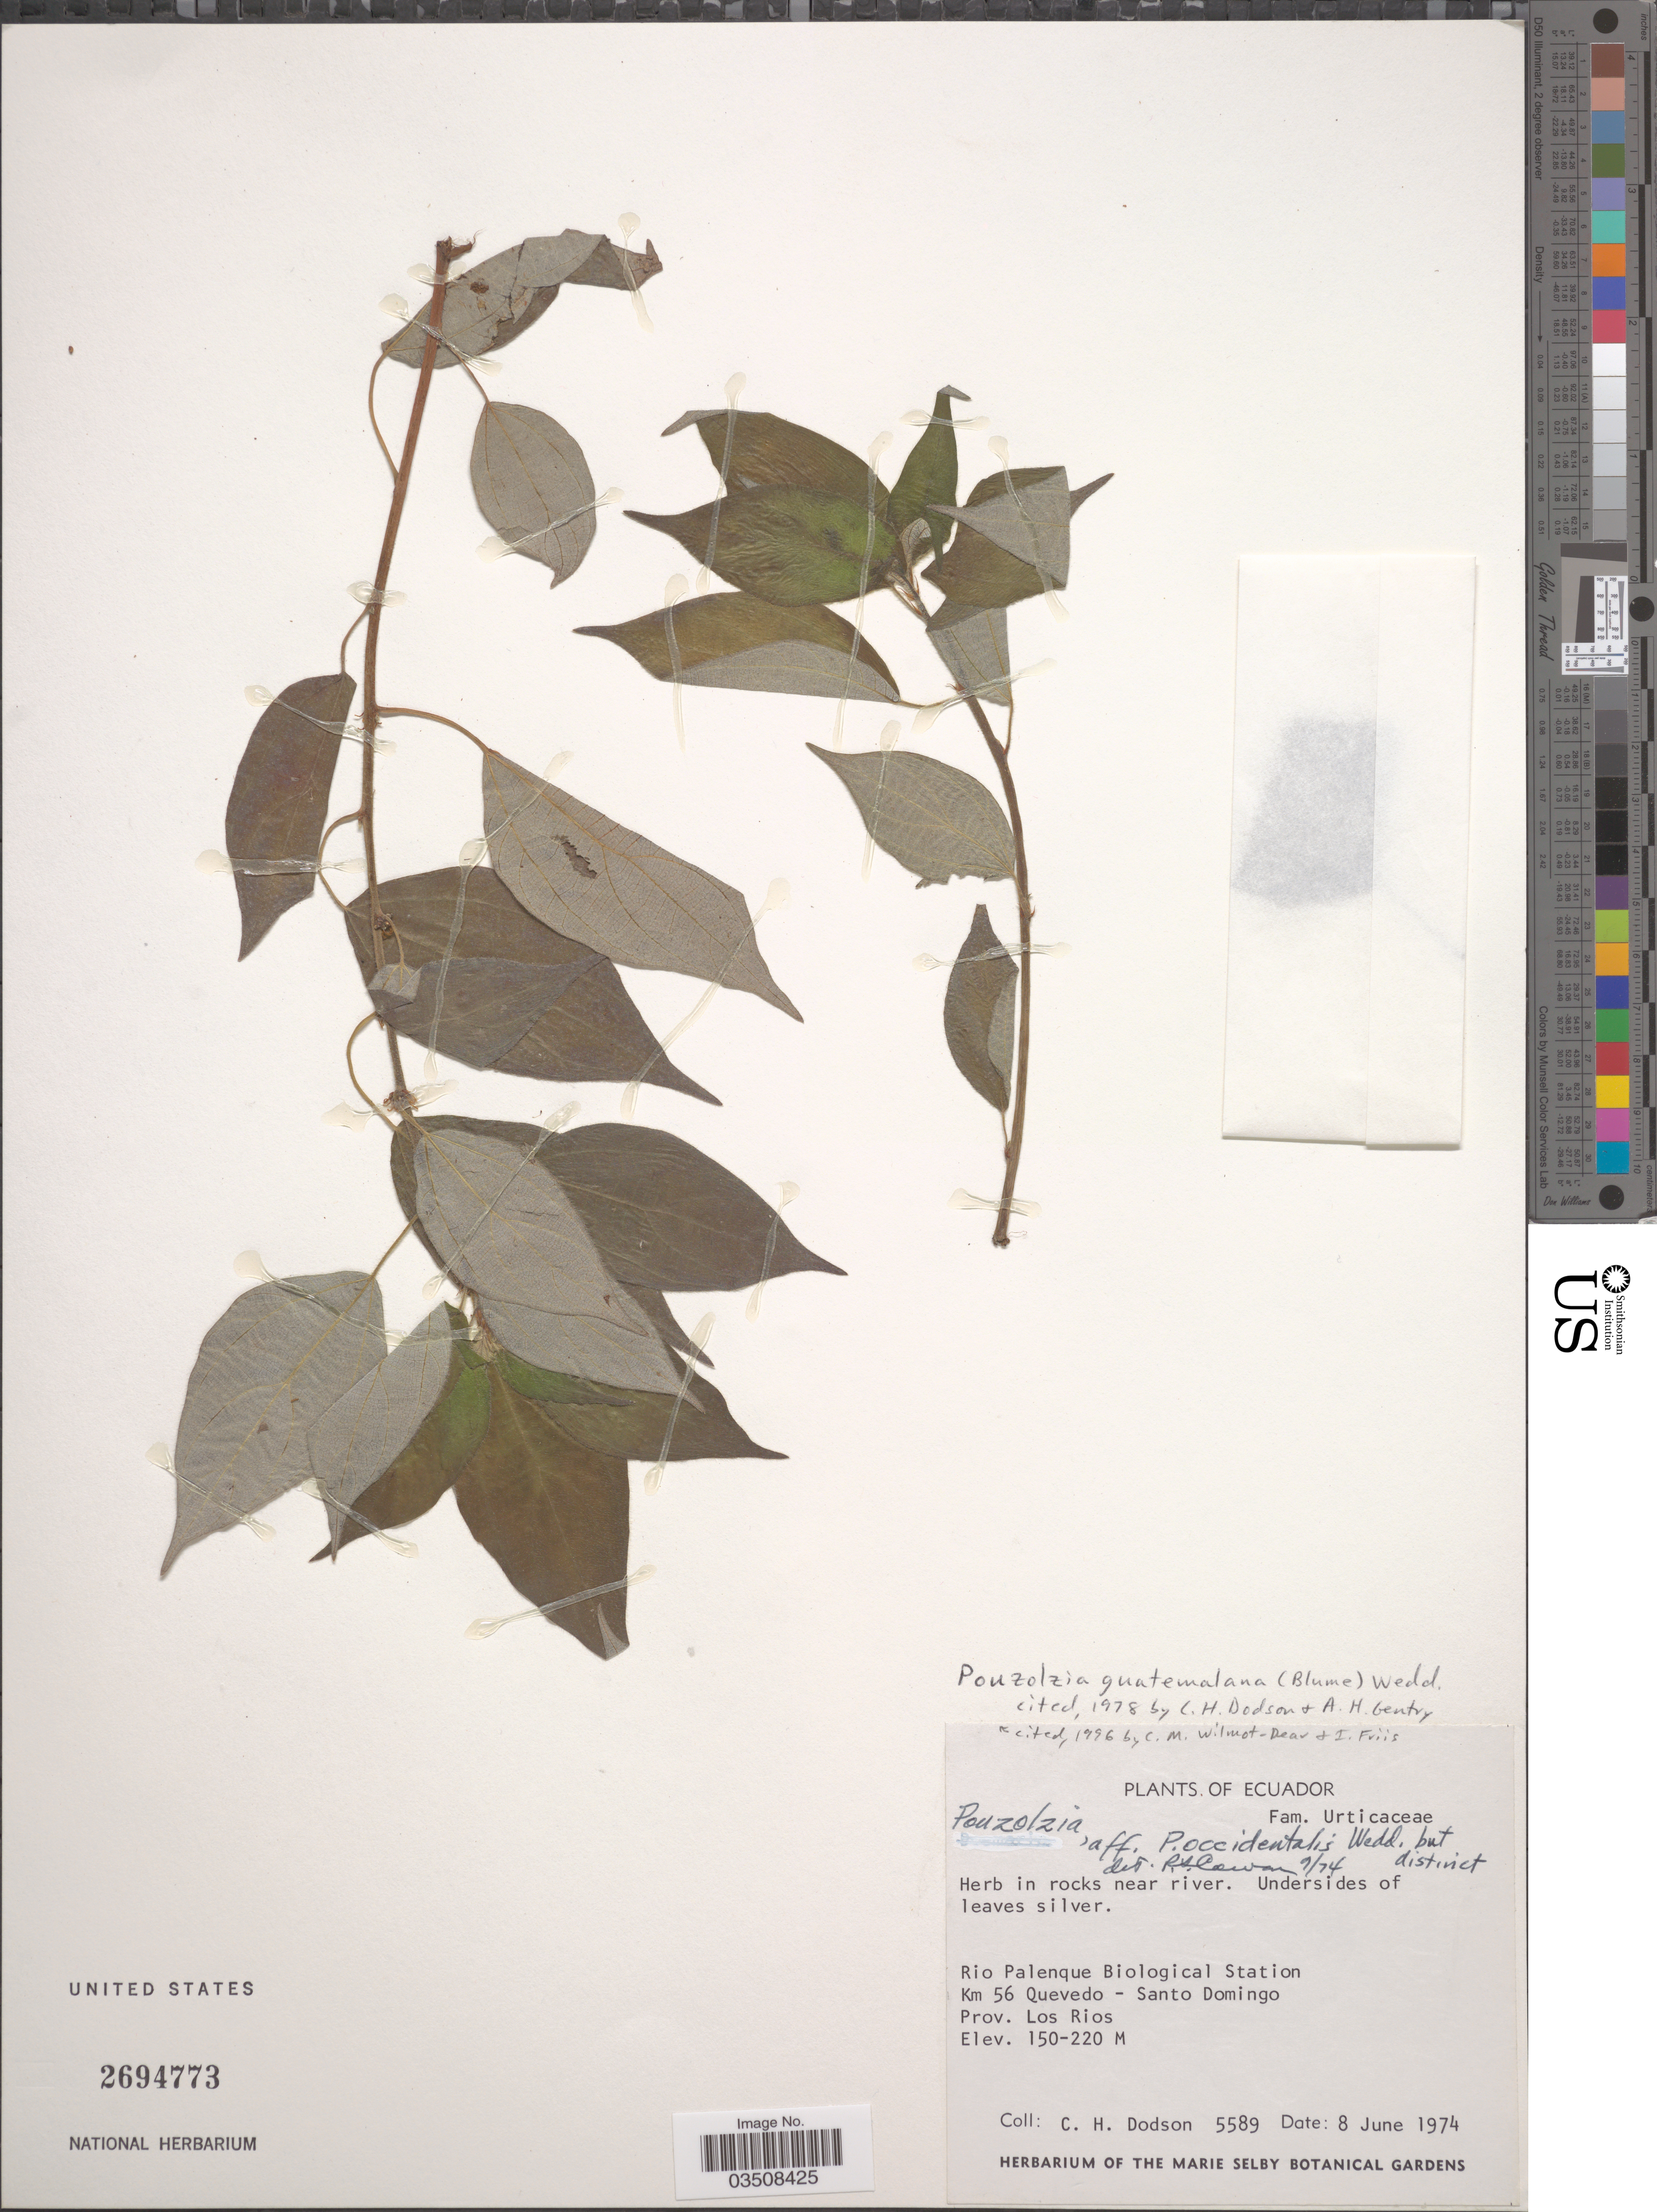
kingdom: Plantae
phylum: Tracheophyta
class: Magnoliopsida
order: Rosales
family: Urticaceae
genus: Pouzolzia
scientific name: Pouzolzia guatemalana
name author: (Blume) Wedd.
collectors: C. H. Dodson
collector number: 5889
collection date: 1974-06-08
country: Ecuador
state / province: Los Ríos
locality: Rio Palenque Biological Station. Km 56 Quevedo - Santo Domingo.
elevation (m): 150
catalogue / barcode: US 2694773